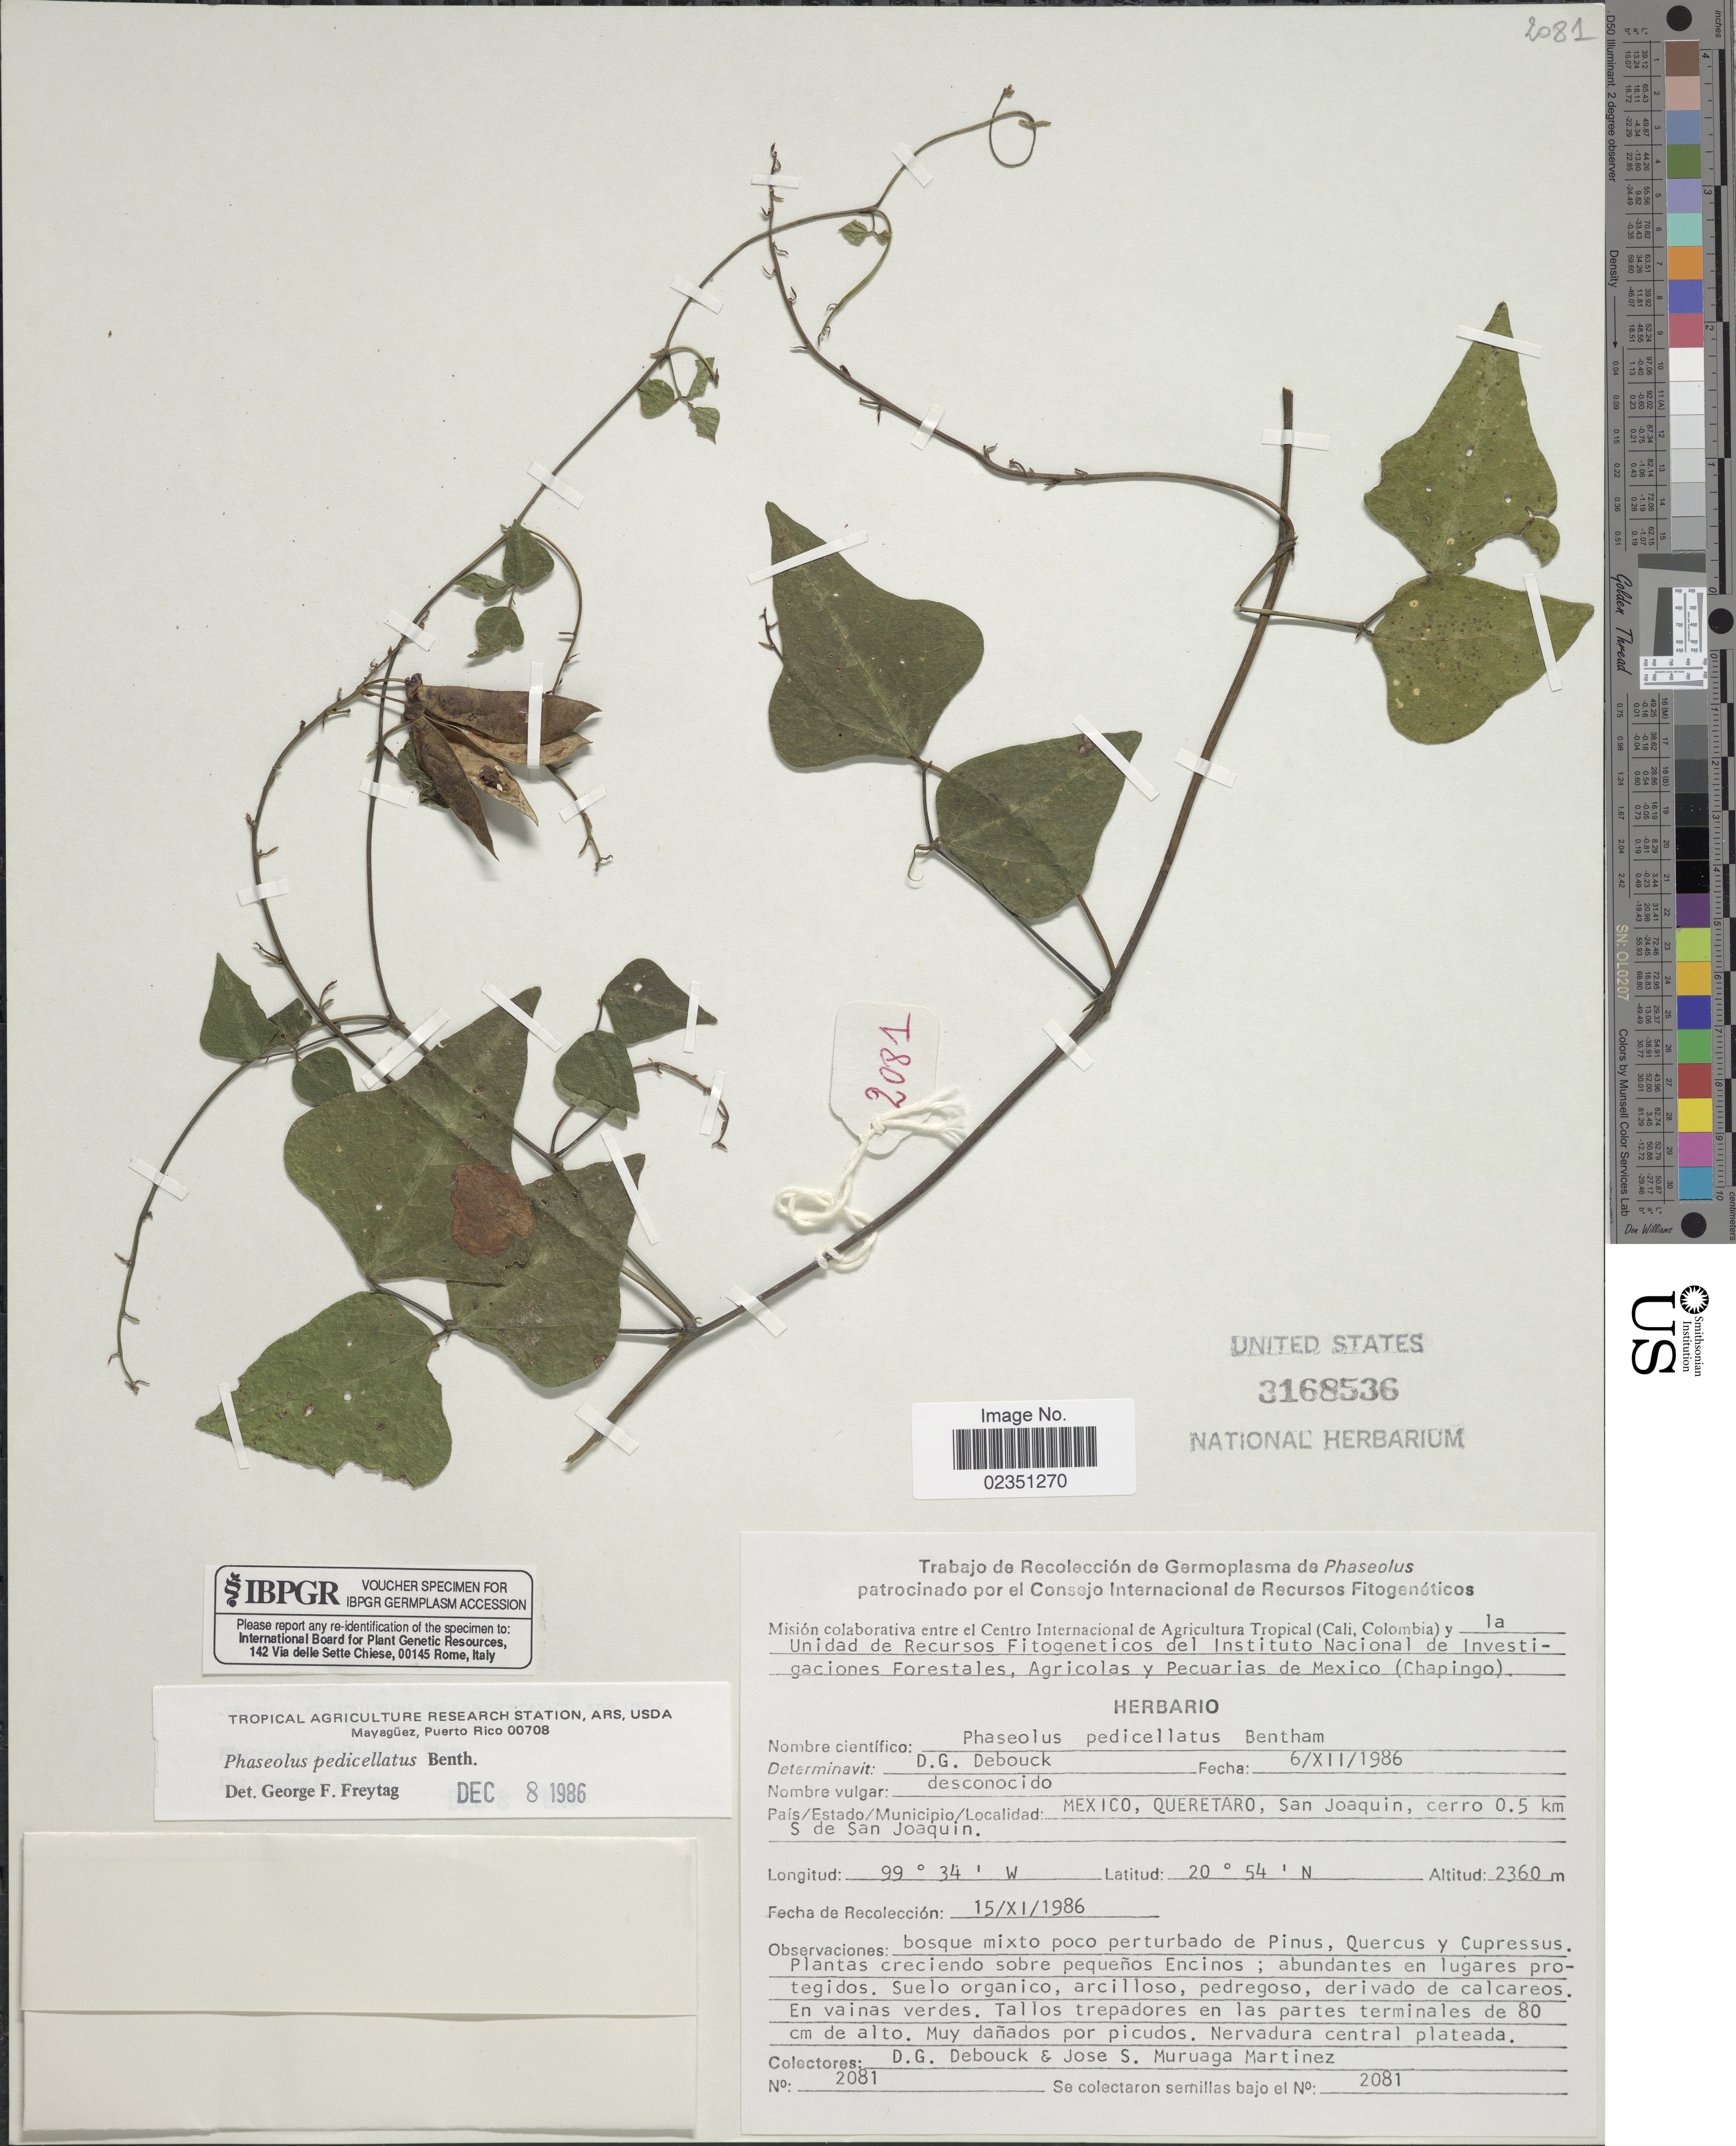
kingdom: Plantae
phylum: Tracheophyta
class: Magnoliopsida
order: Fabales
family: Fabaceae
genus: Phaseolus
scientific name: Phaseolus pedicellatus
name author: Benth.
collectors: D. Debouck & J. Muruaga Martinez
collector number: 2081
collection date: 1986-11-15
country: Mexico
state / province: Querétaro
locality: San Joaquin, cerro 0.5 km S de San Joaquin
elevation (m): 2360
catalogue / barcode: US 3168536